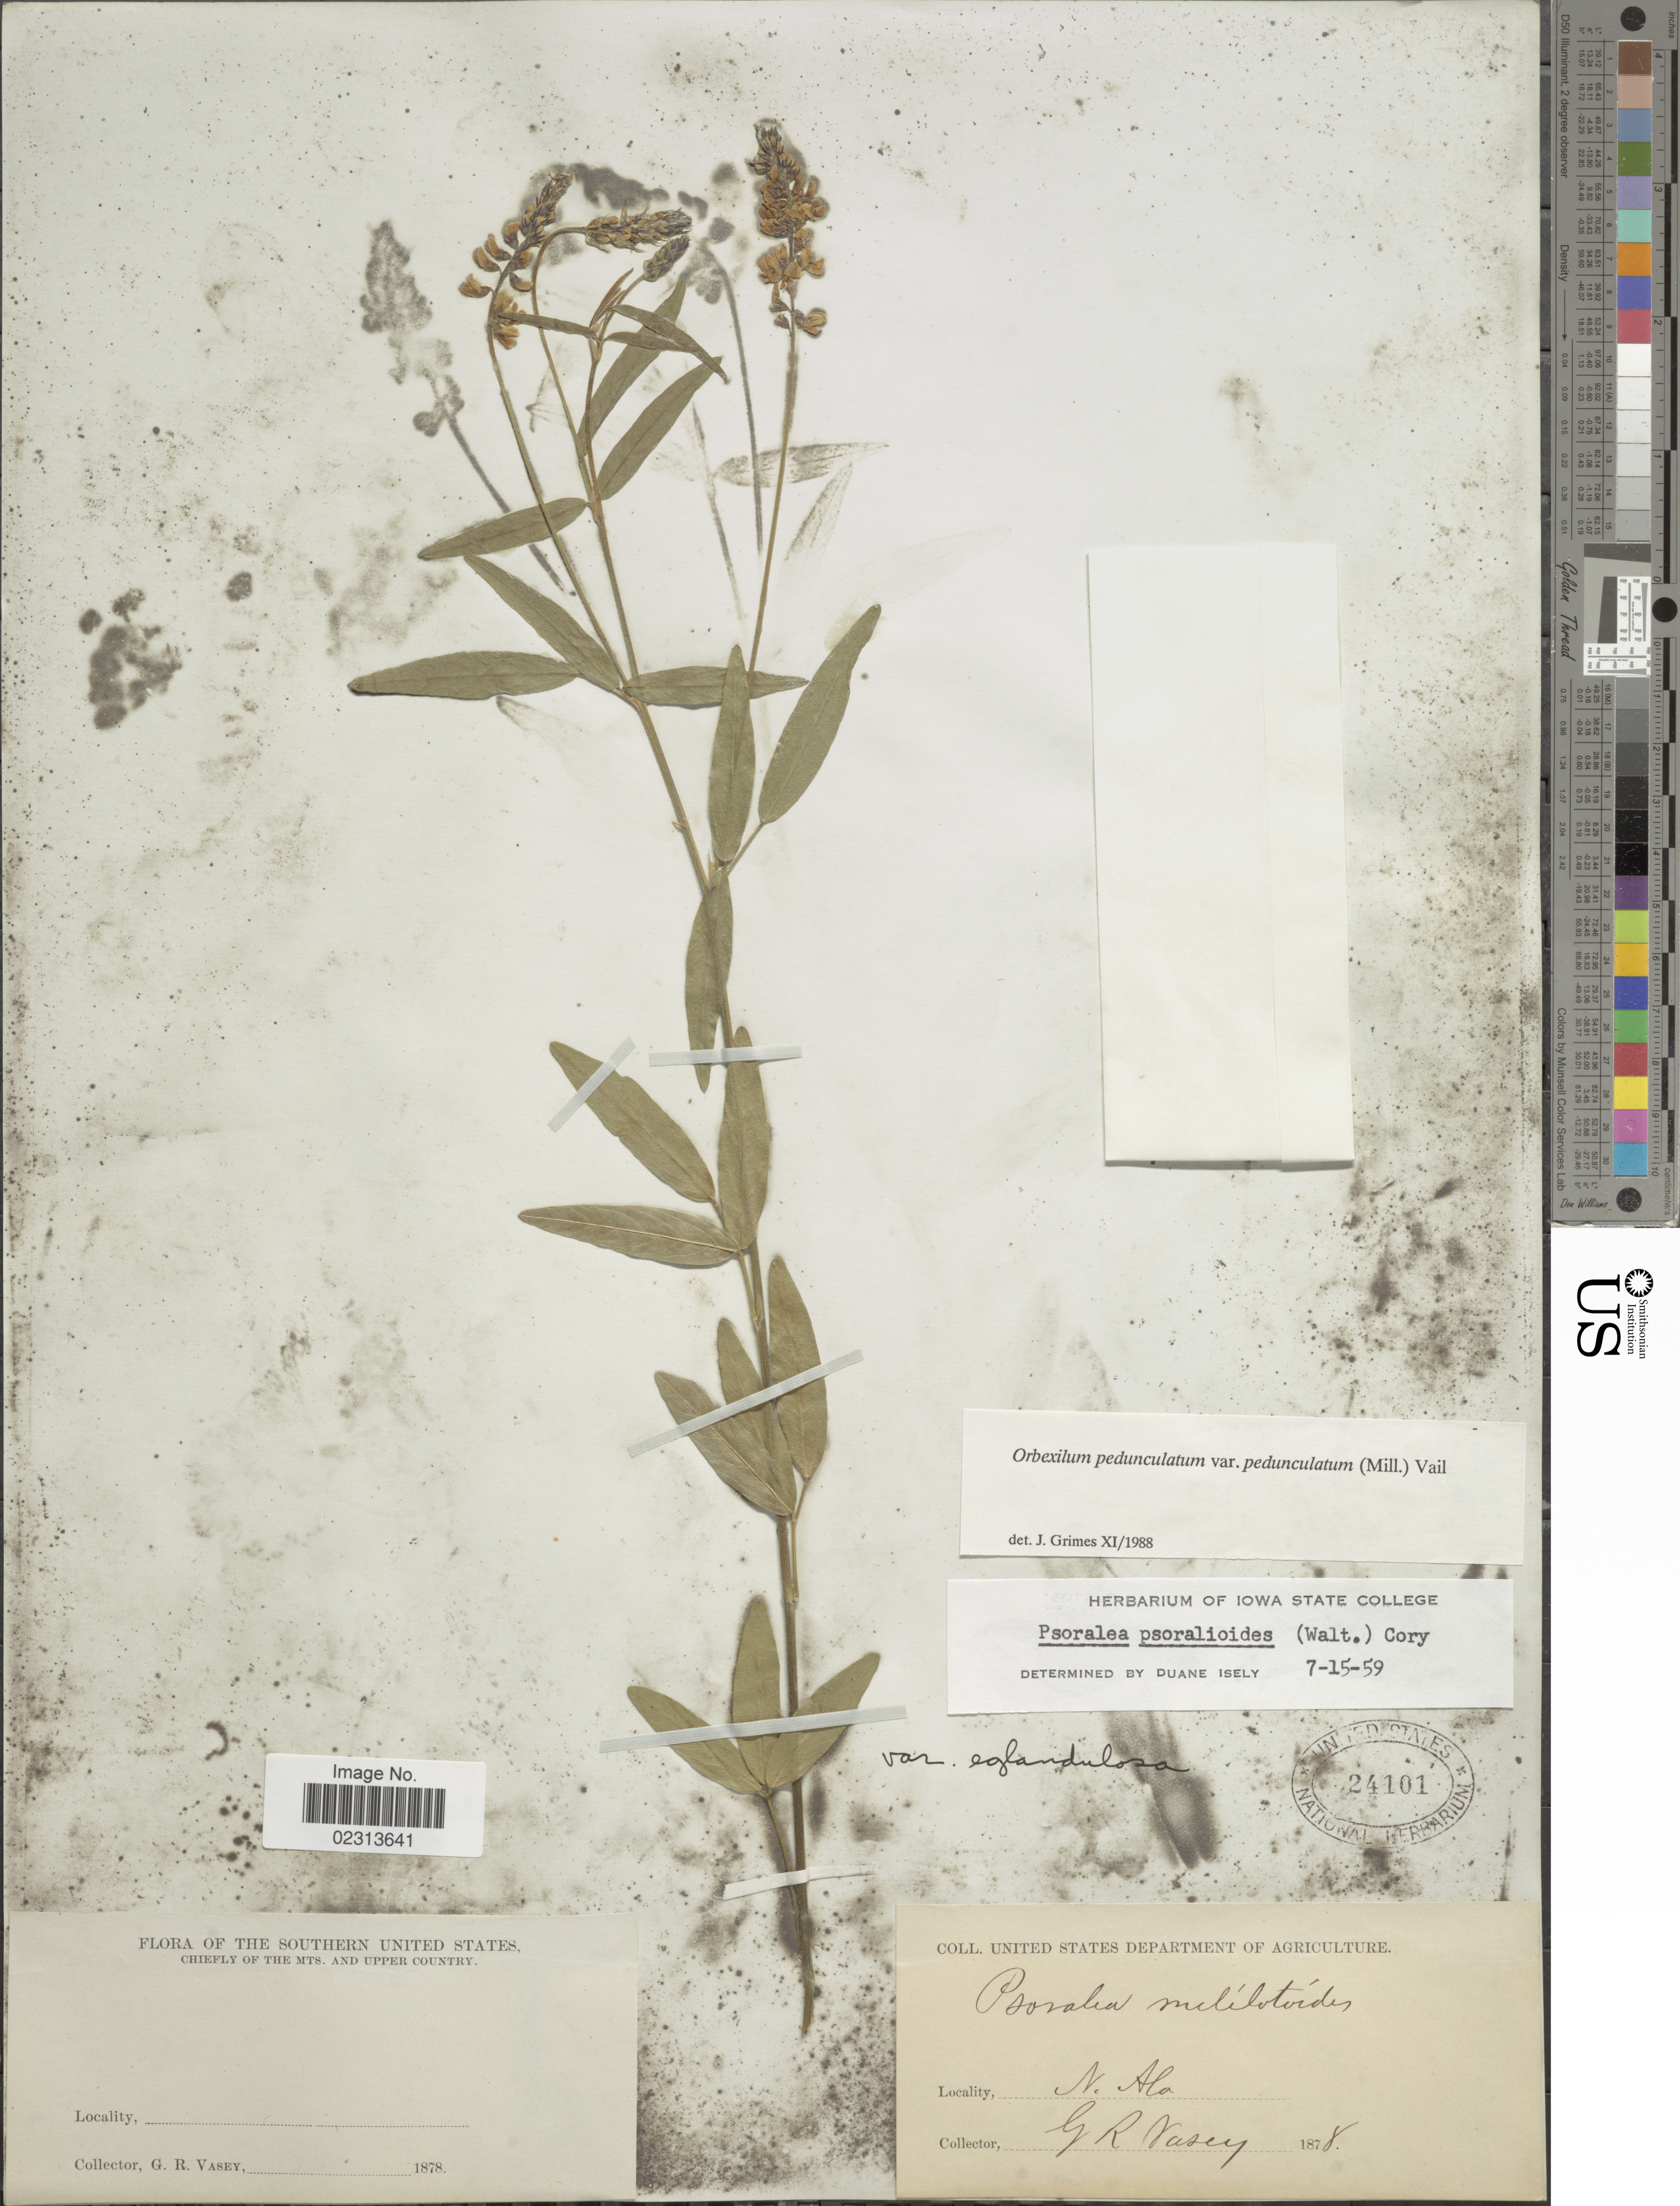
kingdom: Plantae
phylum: Tracheophyta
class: Magnoliopsida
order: Fabales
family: Fabaceae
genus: Orbexilum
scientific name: Orbexilum pedunculatum var. pedunculatum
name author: (Miller) Rydberg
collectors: G. R. Vasey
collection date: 1878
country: United States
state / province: Alabama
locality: N. Ala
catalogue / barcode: US 24101